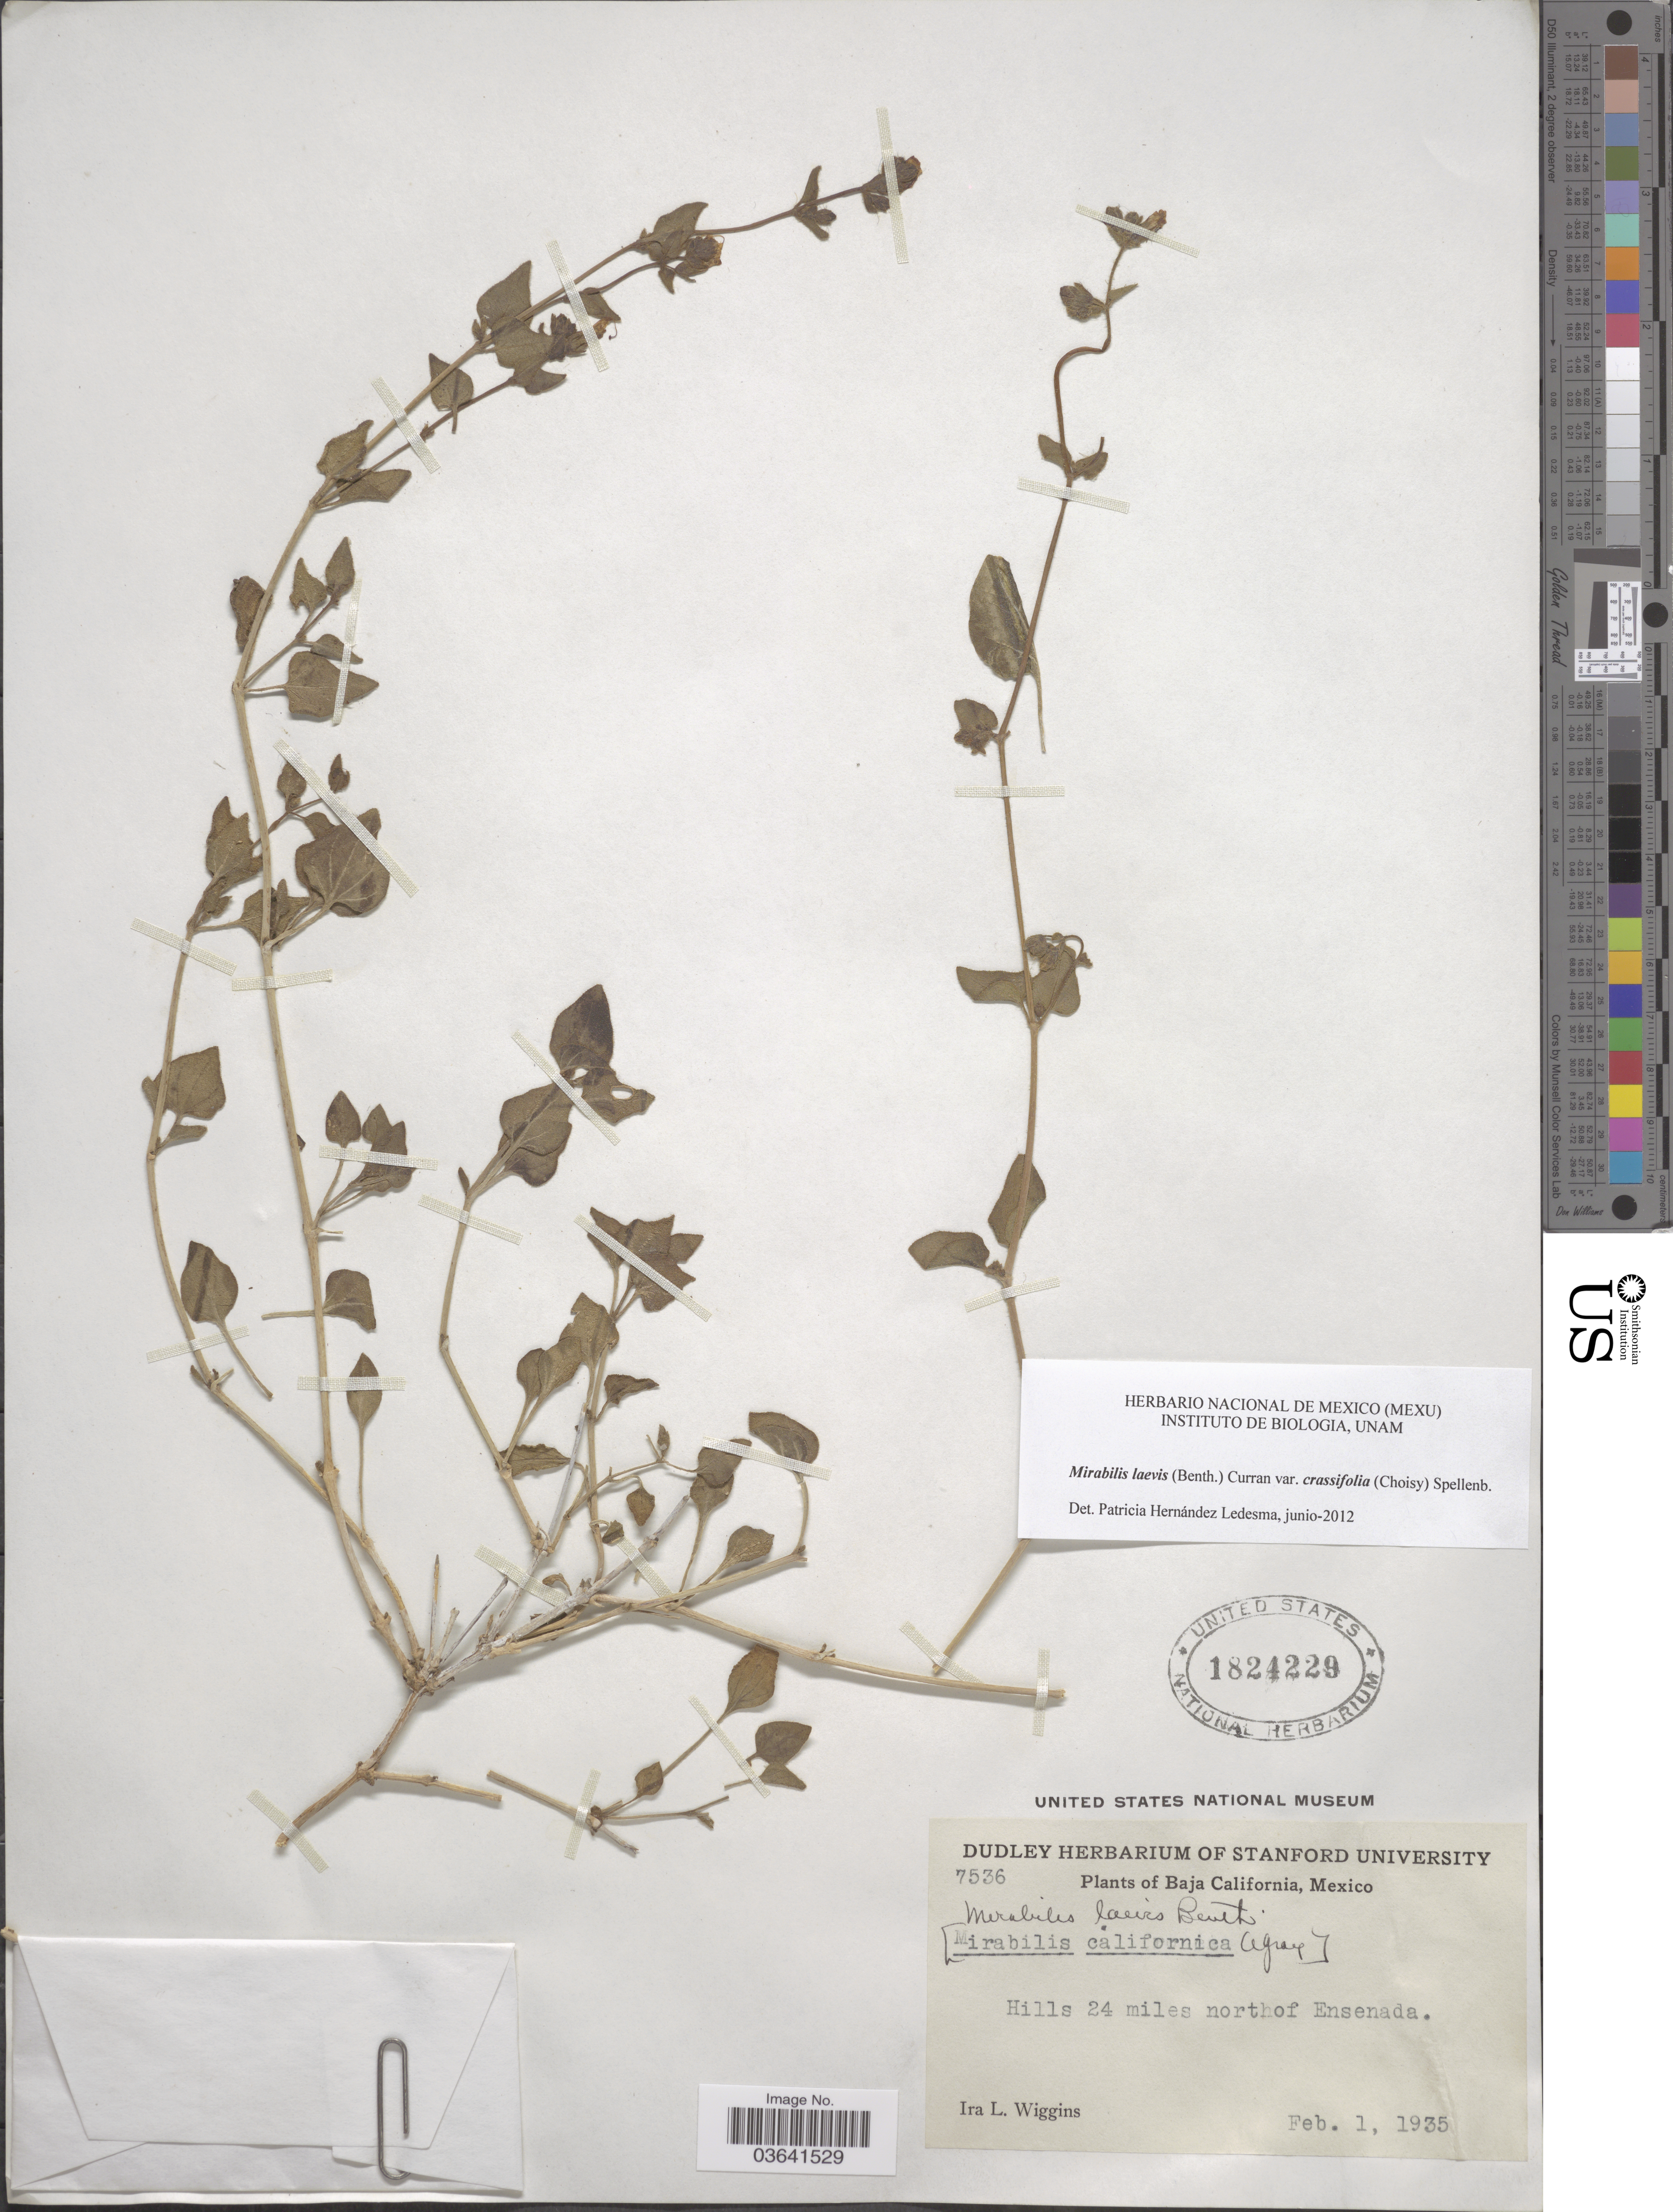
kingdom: Plantae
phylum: Tracheophyta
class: Magnoliopsida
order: Caryophyllales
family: Nyctaginaceae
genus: Mirabilis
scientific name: Mirabilis laevis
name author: (Benth.) Curran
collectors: I. L. Wiggins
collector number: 7536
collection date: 1935-02-01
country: Mexico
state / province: Baja California Norte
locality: Hills 24 miles north of Ensenada.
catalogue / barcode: US 1824229